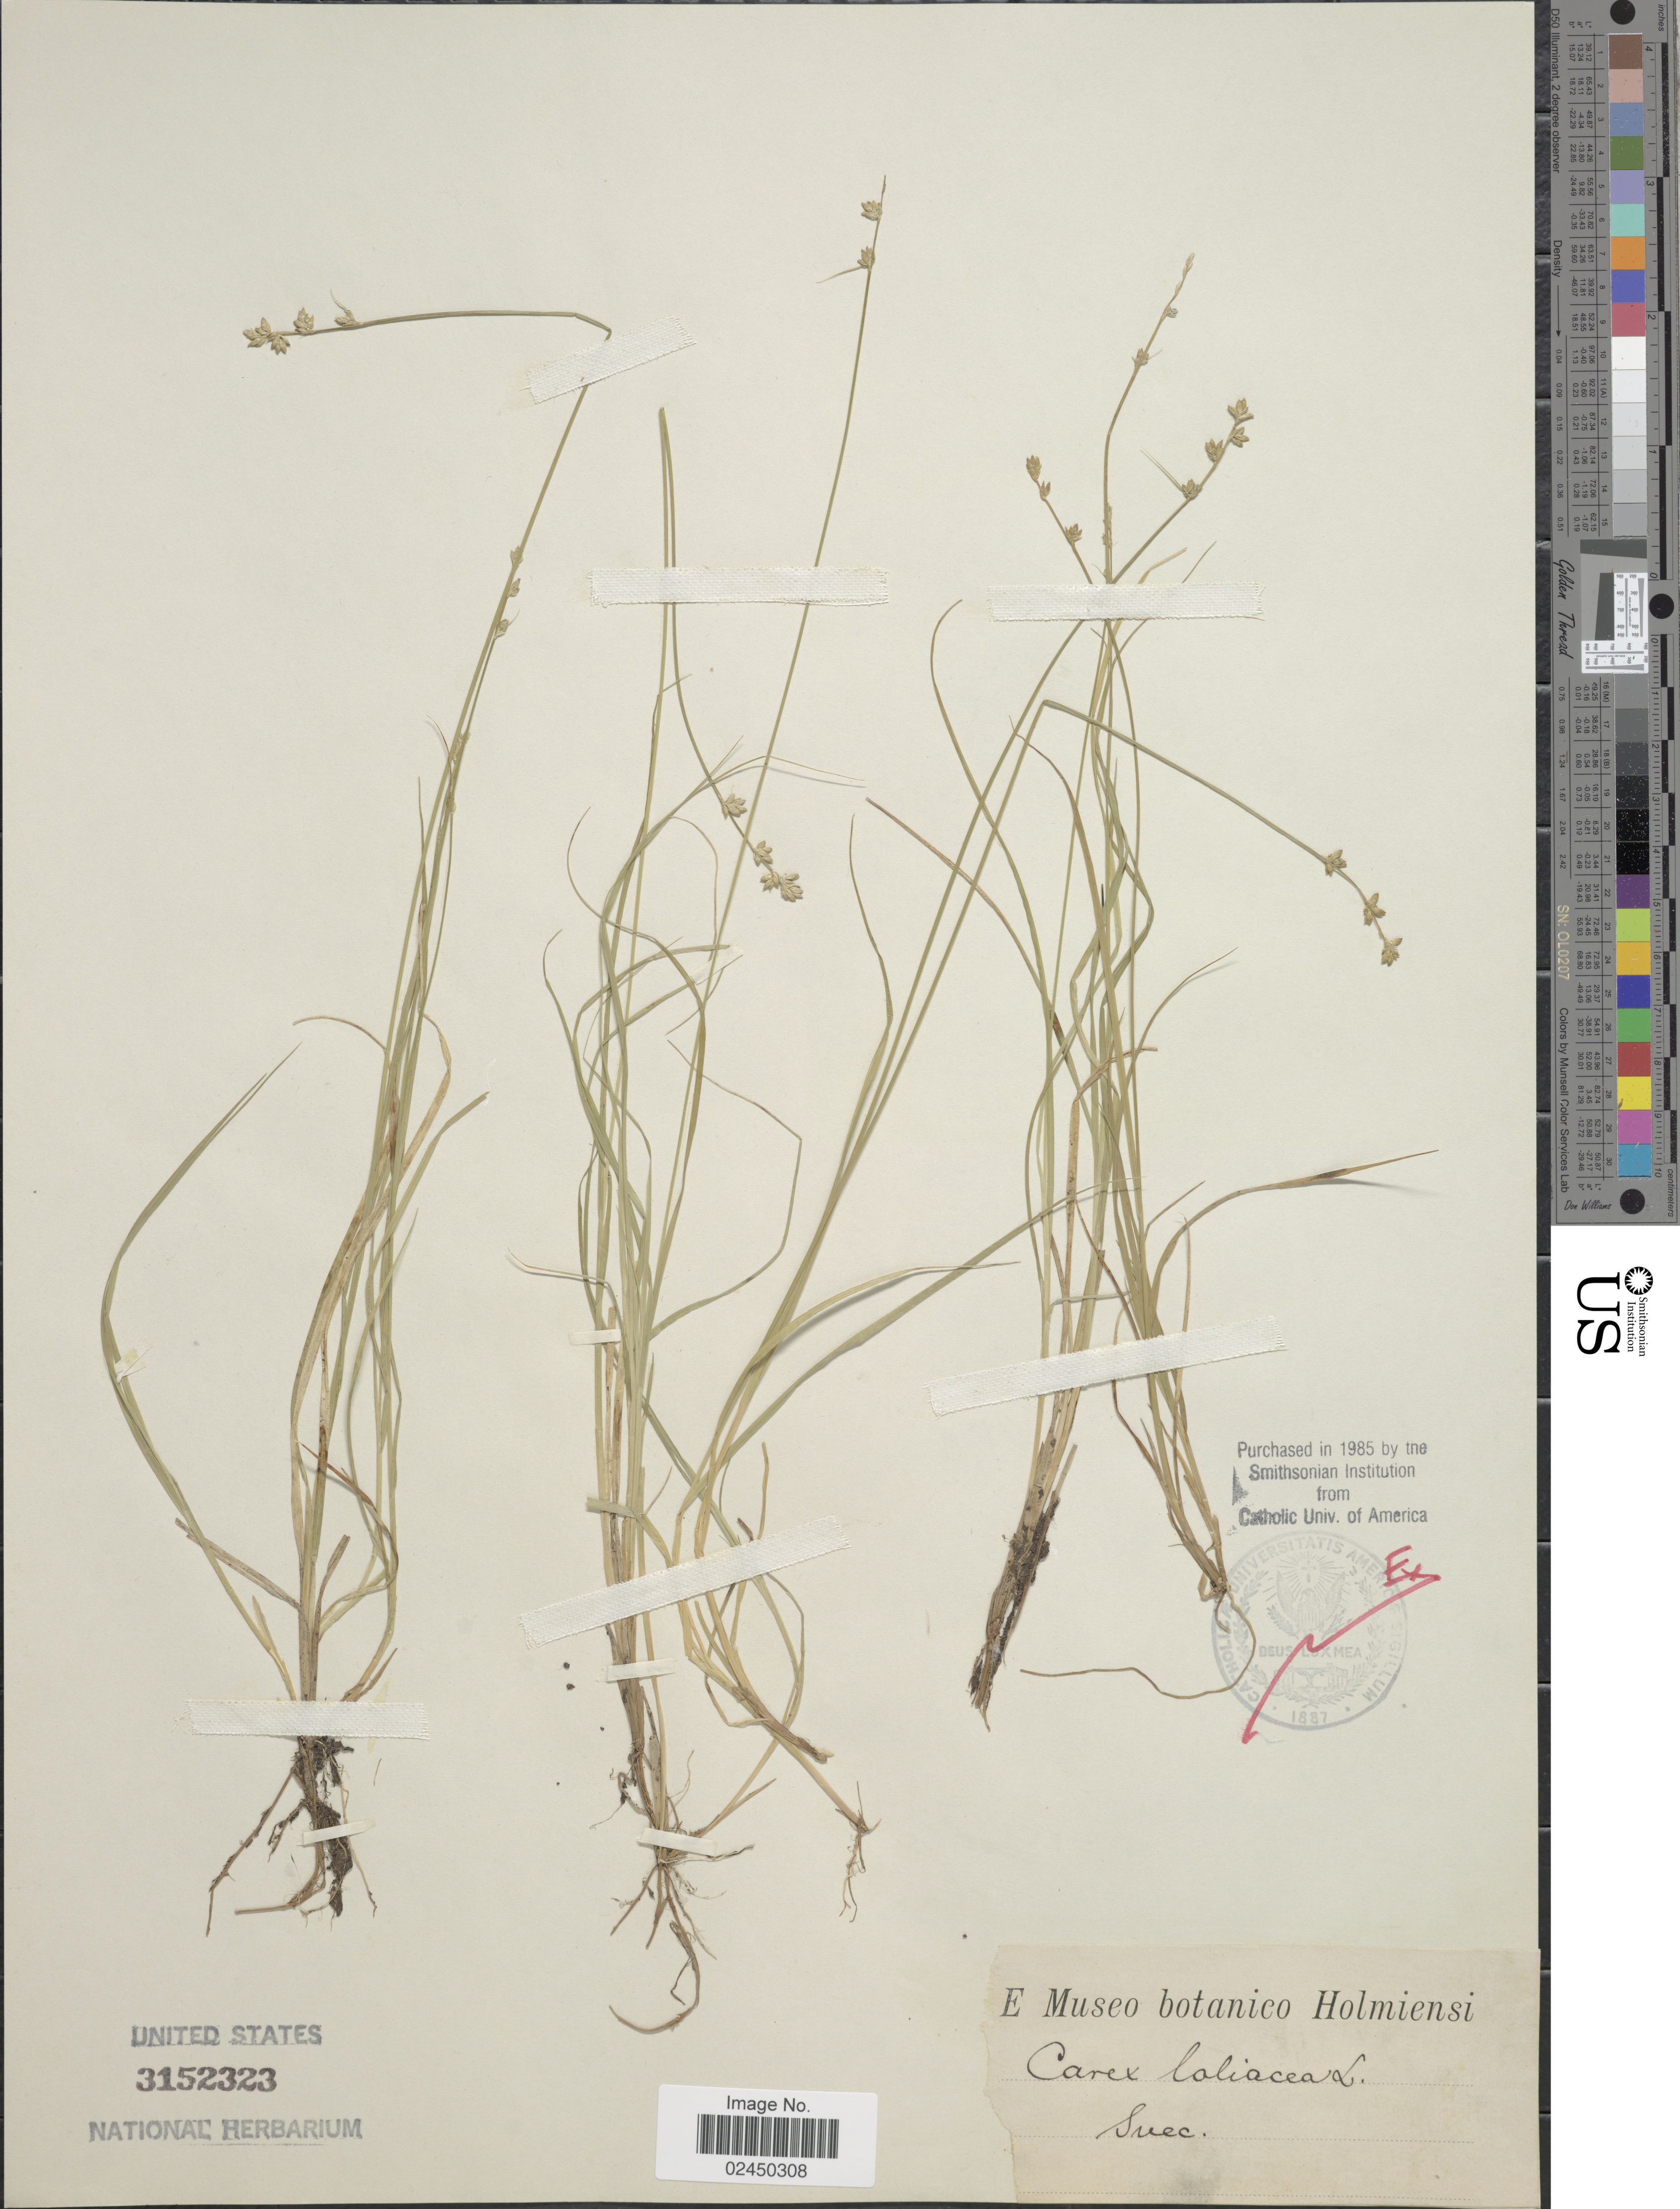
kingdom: Plantae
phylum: Tracheophyta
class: Liliopsida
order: Poales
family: Cyperaceae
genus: Carex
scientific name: Carex loliacea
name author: L.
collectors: ex Museo botan. Holmiensi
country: Sweden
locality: Suec.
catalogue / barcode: US 3152323